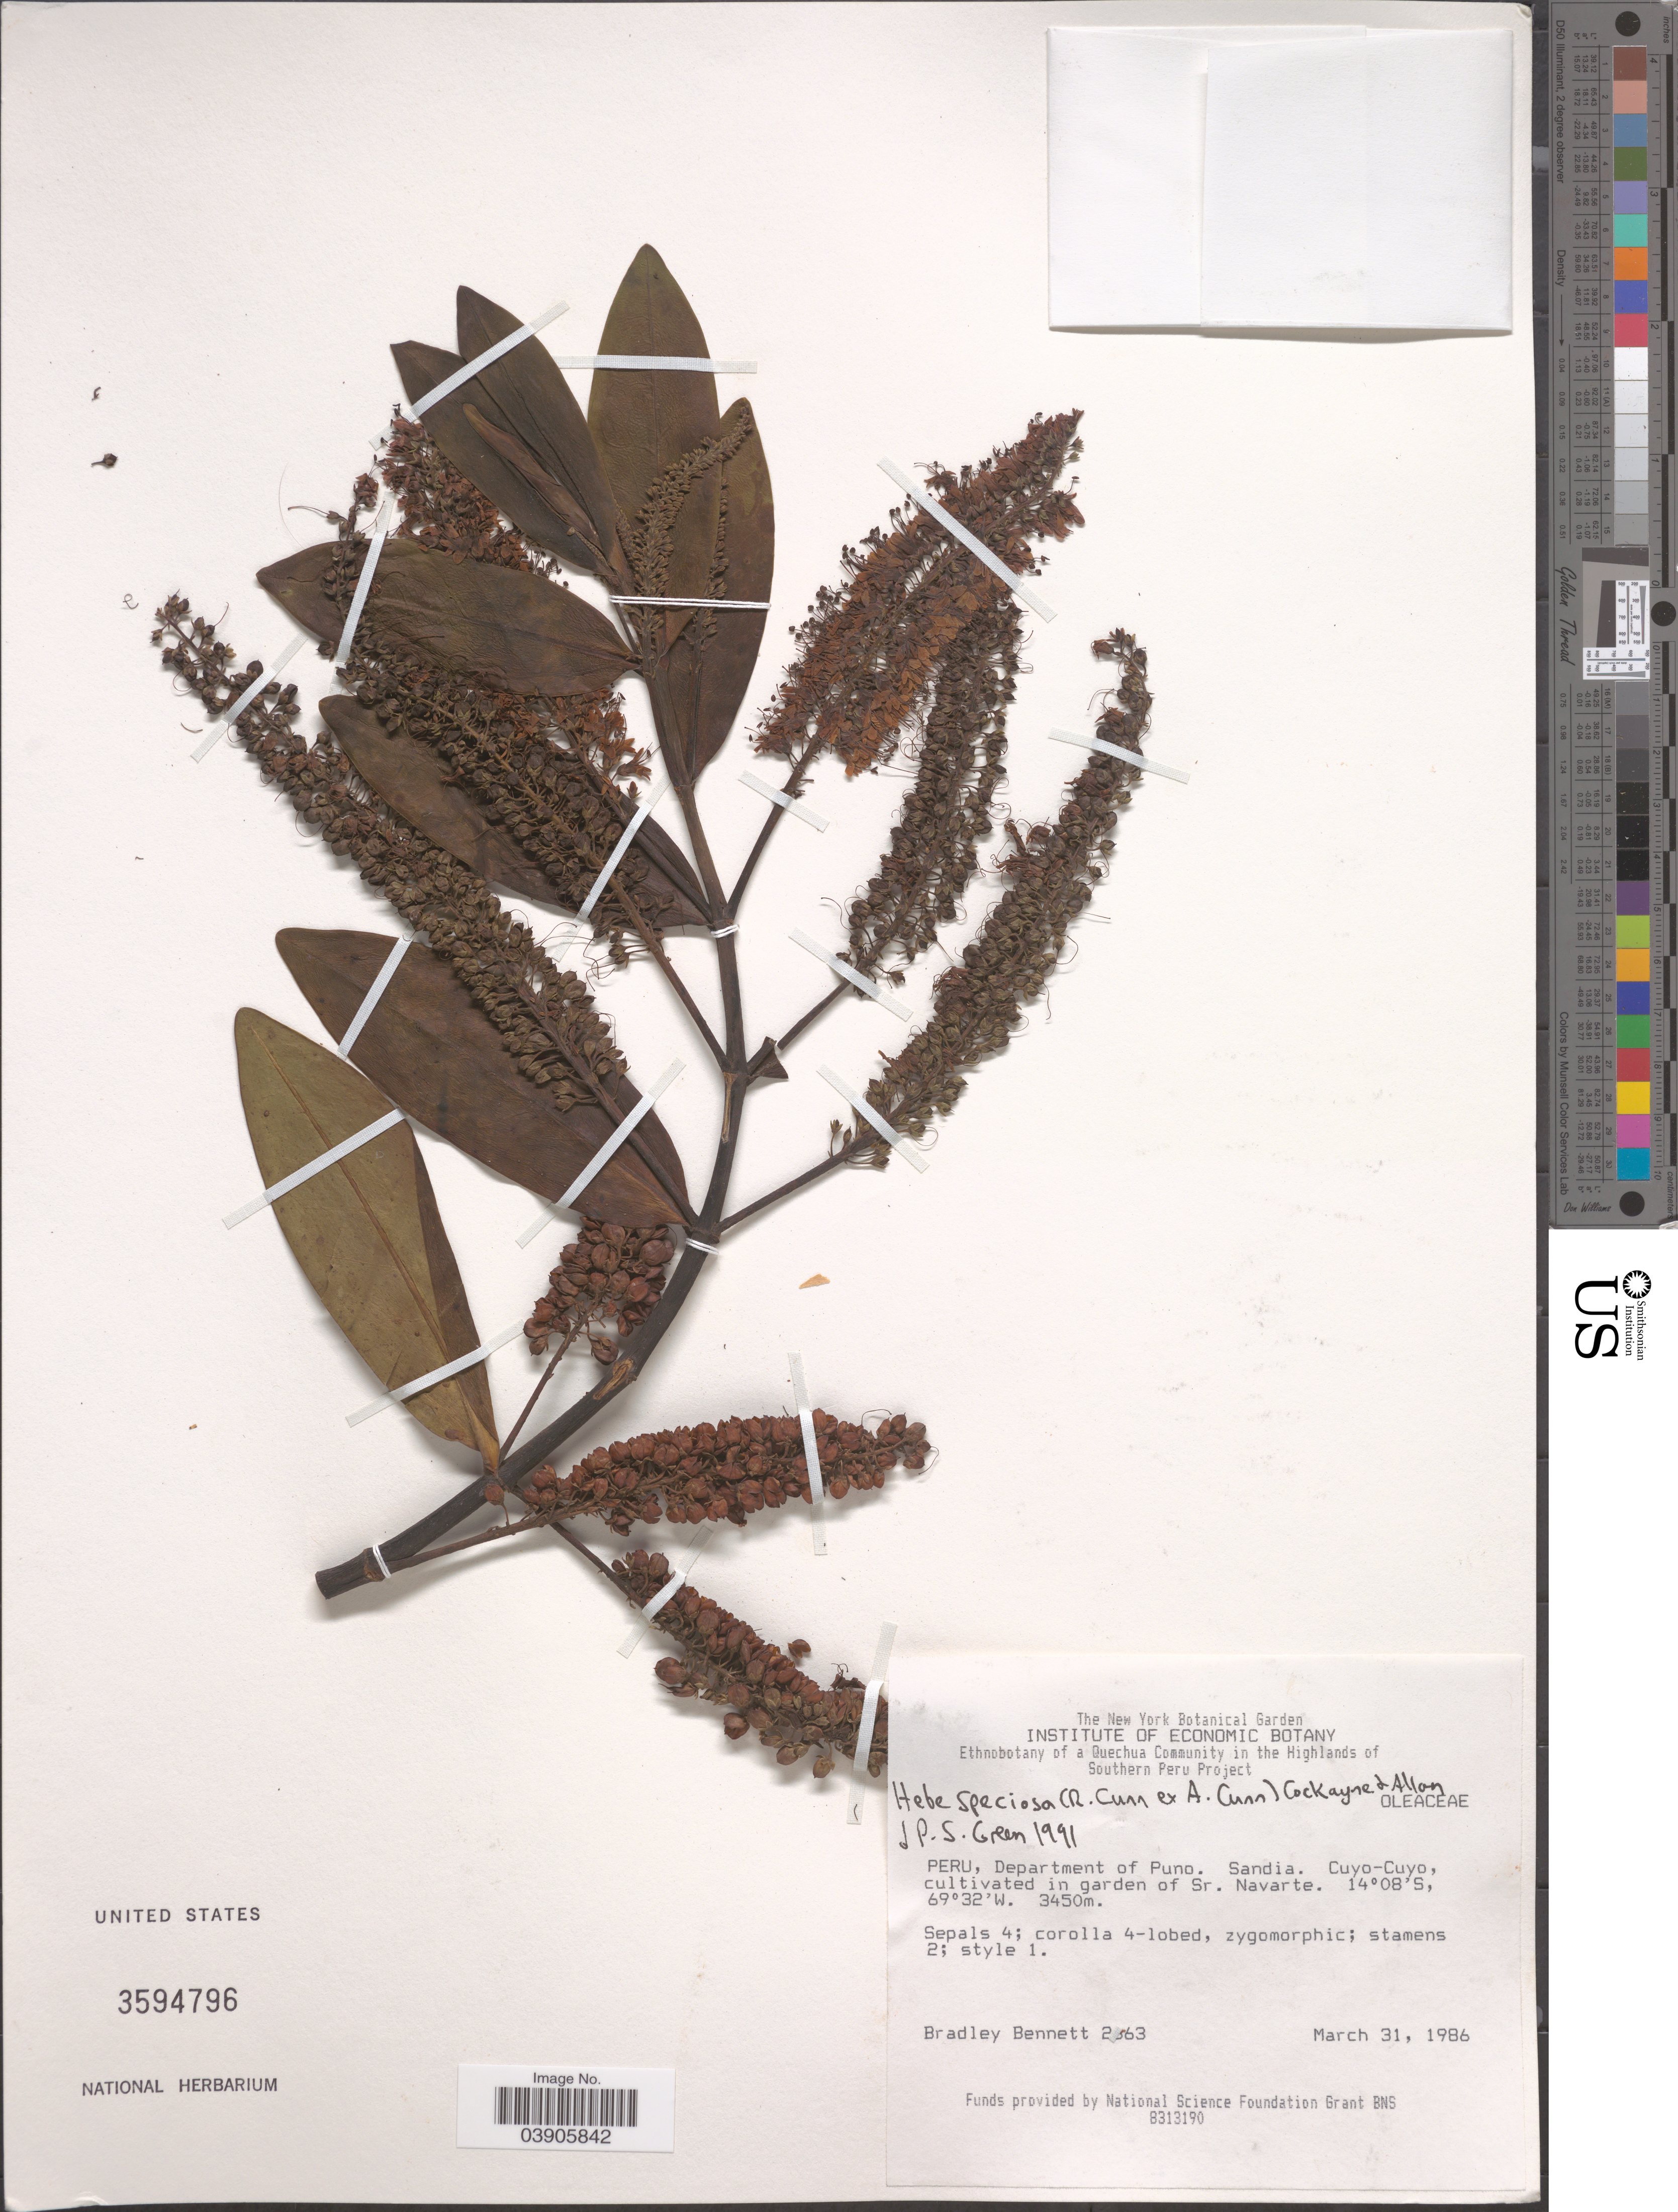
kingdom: Plantae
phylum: Tracheophyta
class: Magnoliopsida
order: Lamiales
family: Plantaginaceae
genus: Hebe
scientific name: Hebe speciosa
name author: (R. Cunn. ex A. Cunn.) Andersen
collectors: B. Bennett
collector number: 2!63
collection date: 1986-03-31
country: Peru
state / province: Puno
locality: Department of Puno. Sandia. Cuyo-Cuyo, cultivated in garden of Sr. Navarte.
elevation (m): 3450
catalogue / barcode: US 3594796